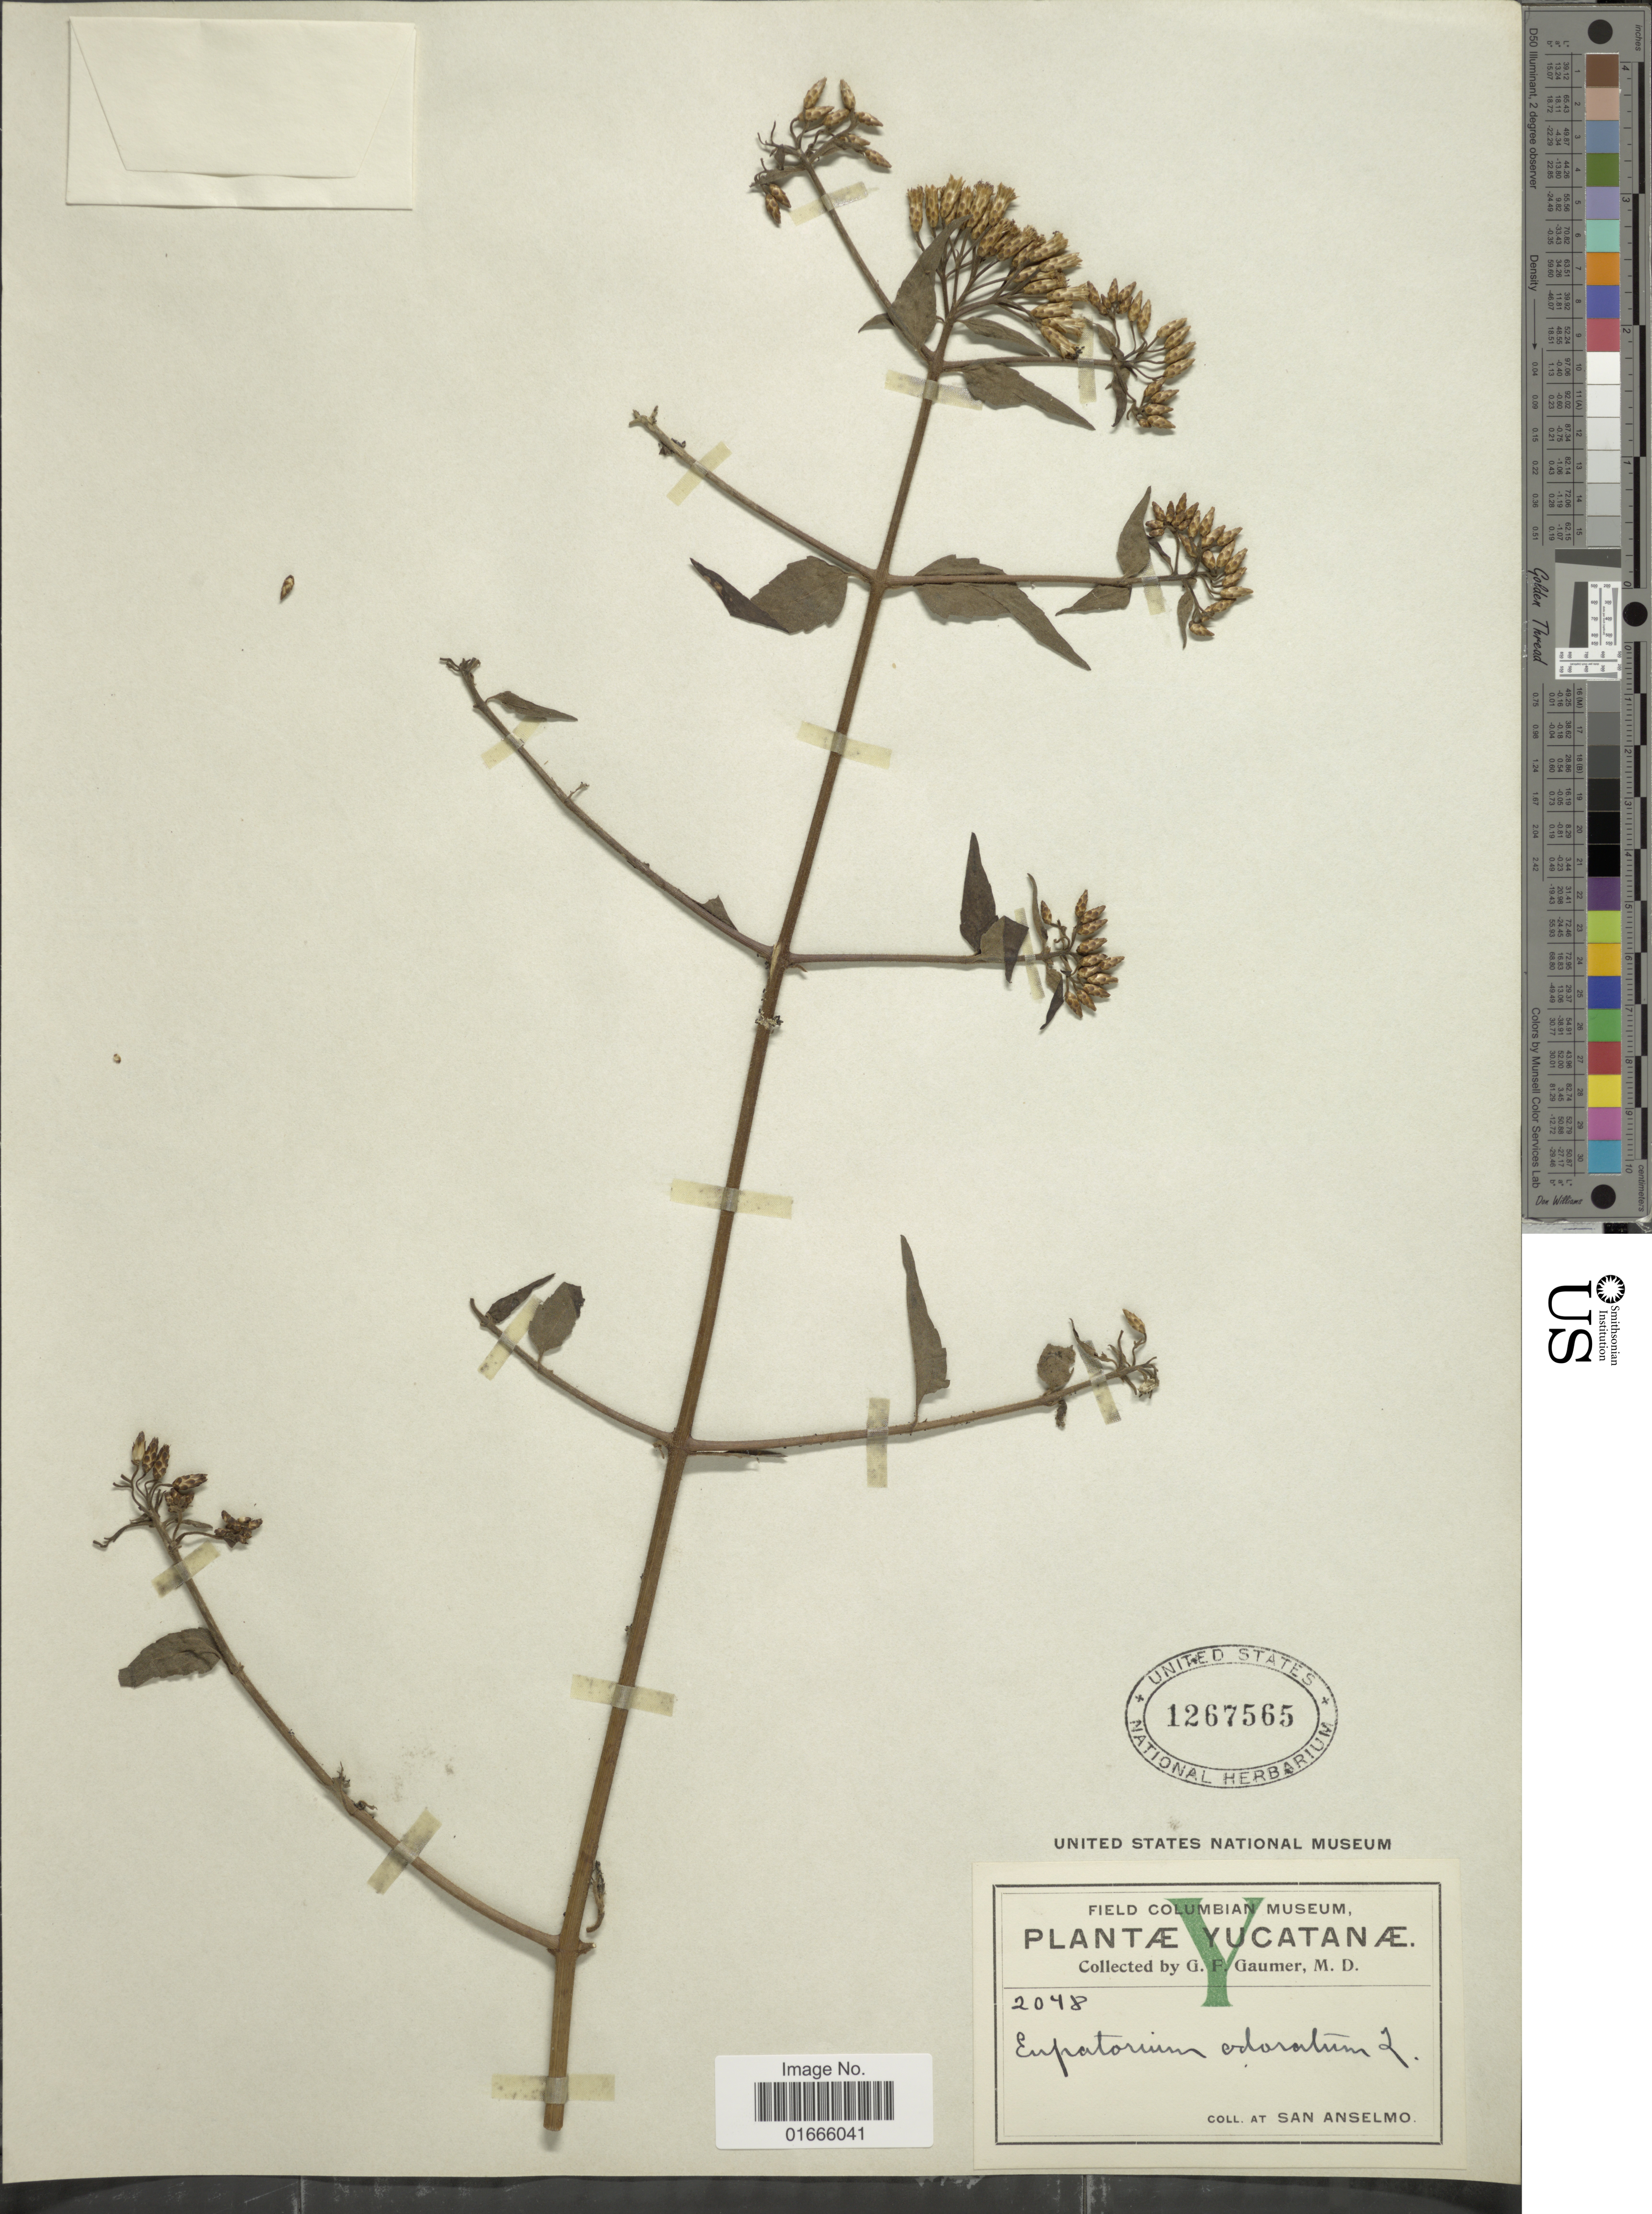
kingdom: Plantae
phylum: Tracheophyta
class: Magnoliopsida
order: Asterales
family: Asteraceae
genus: Chromolaena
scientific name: Chromolaena odorata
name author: (L.) R.M. King & H. Rob.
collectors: G. F. Gaumer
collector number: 2048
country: Mexico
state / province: Yucatán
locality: Yucatanae, San Anselmo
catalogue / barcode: US 1267565